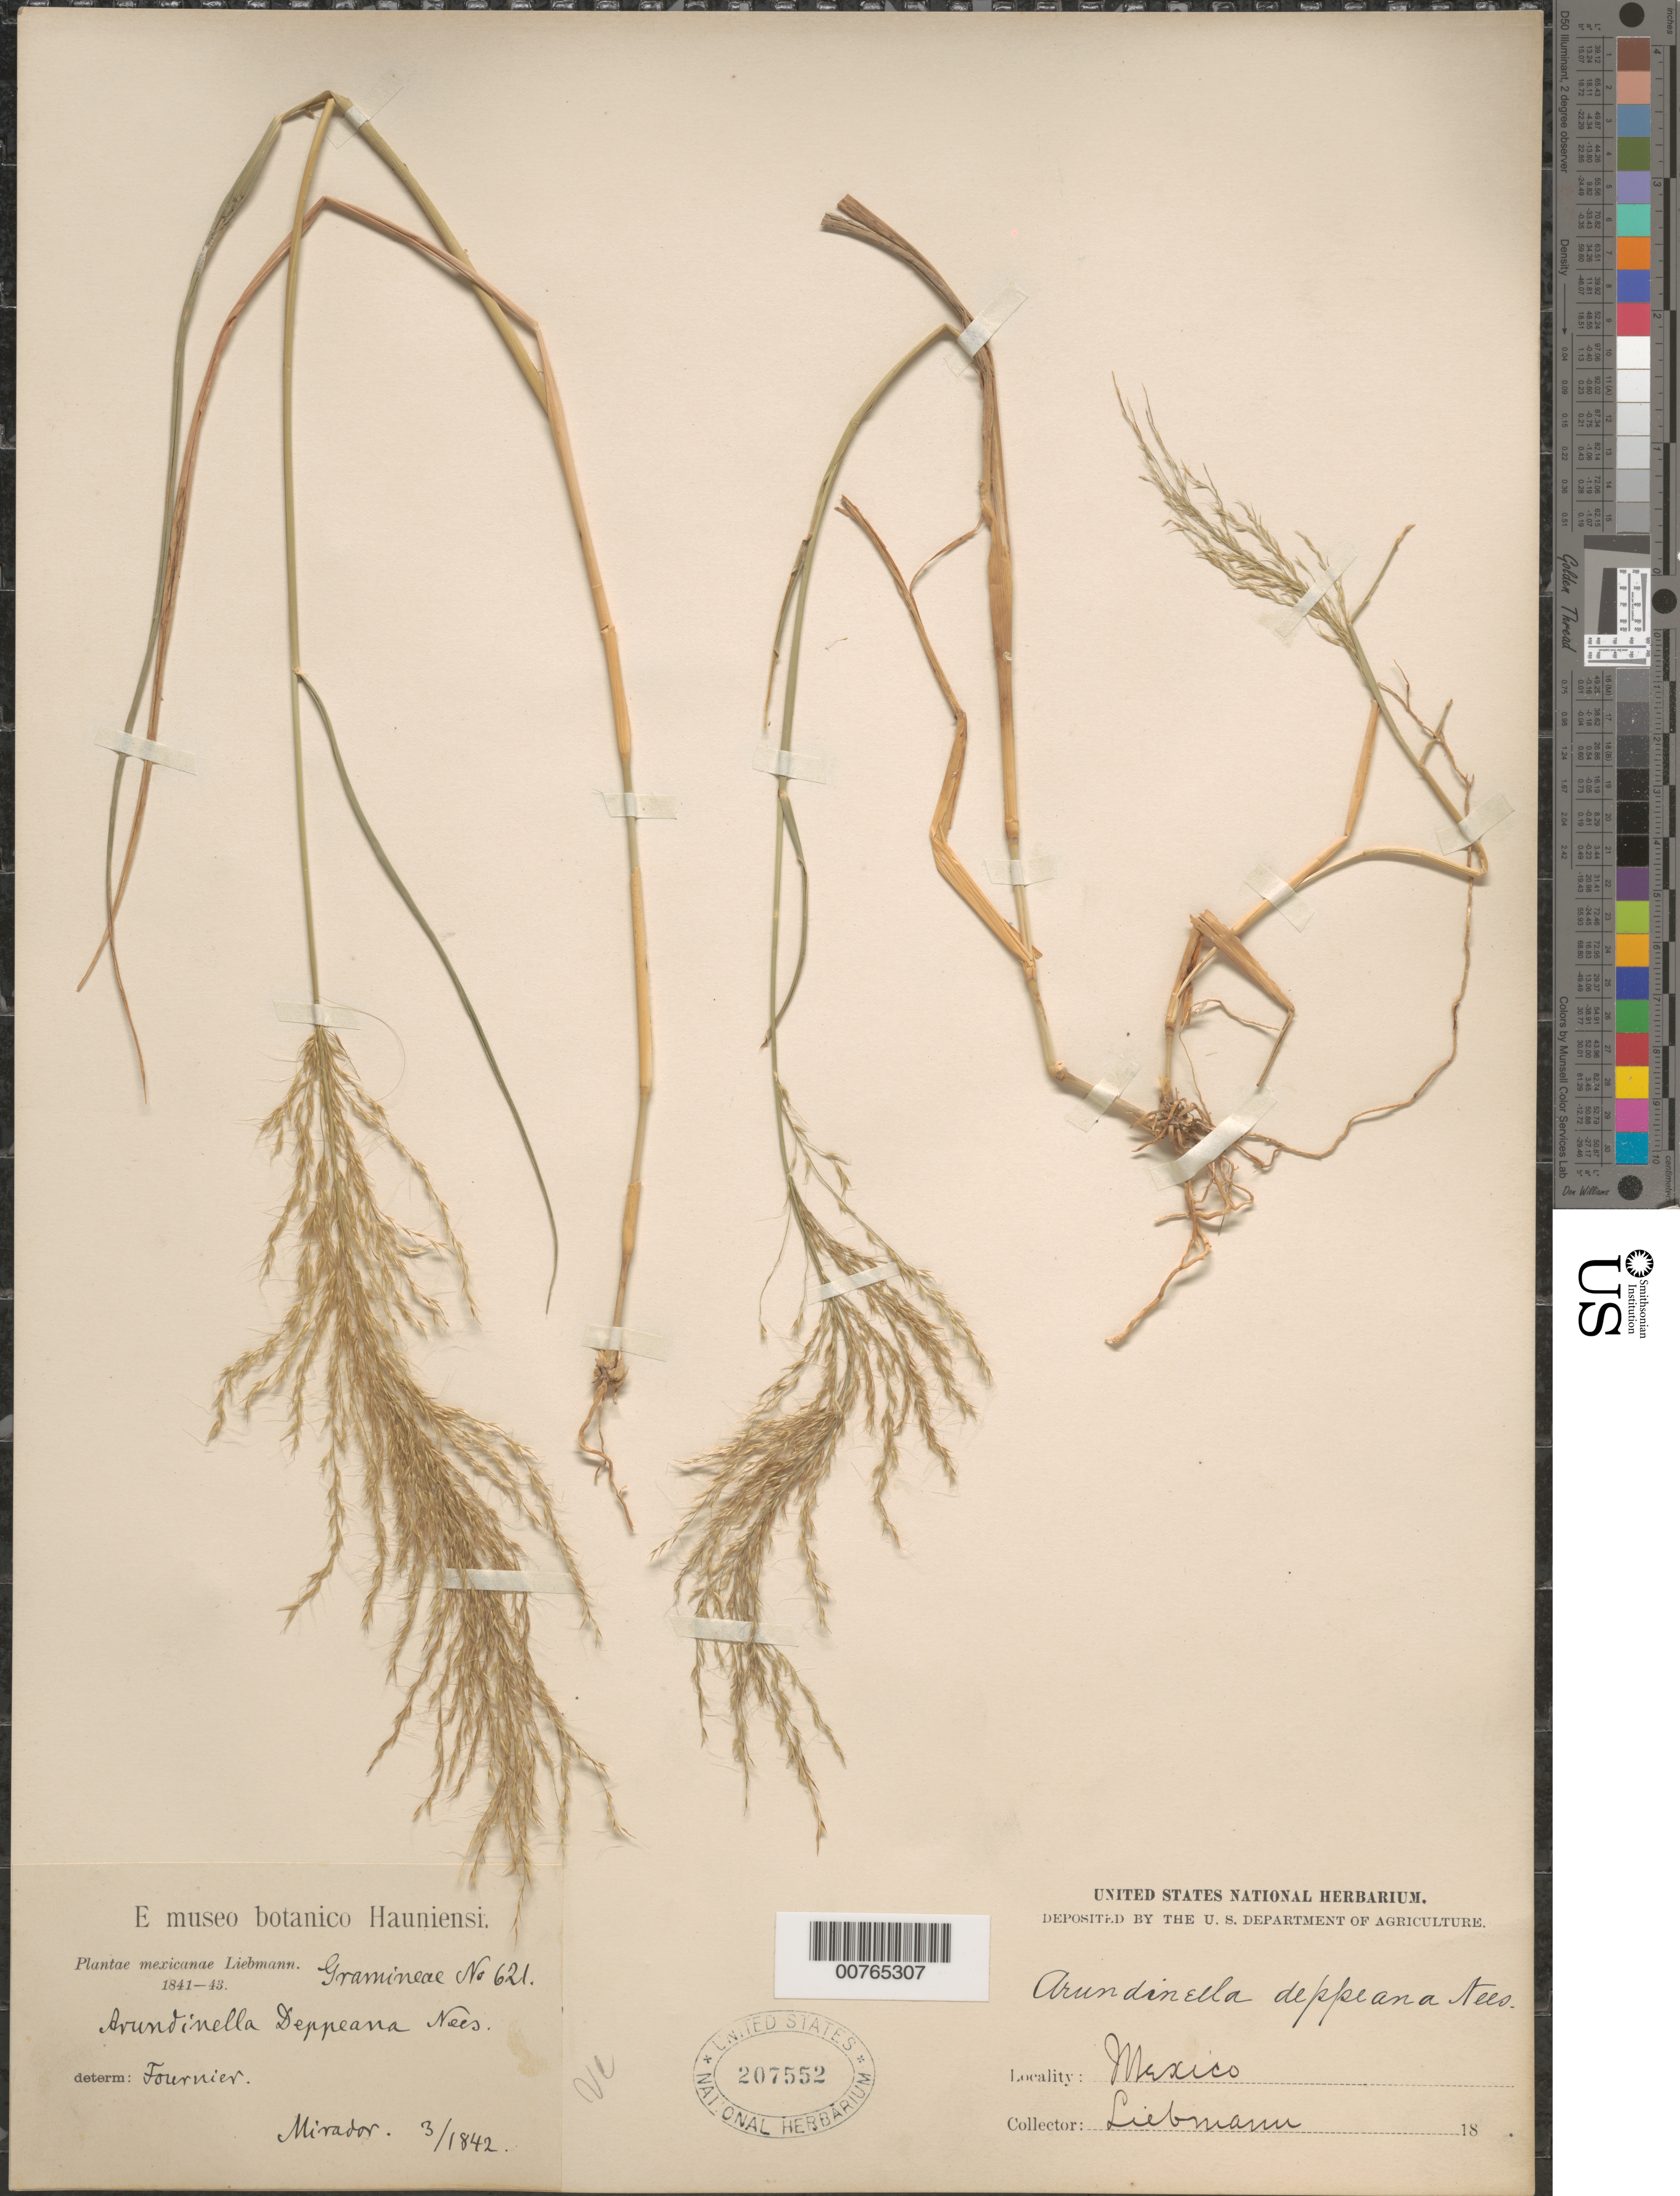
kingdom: Plantae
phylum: Tracheophyta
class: Liliopsida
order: Poales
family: Poaceae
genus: Arundinella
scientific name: Arundinella berteroniana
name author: (Schult.) Hitchc. & Chase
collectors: F. M. Liebmann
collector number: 621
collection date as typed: Mar 1842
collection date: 1842-03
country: Mexico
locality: Mirador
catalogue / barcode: US 207552